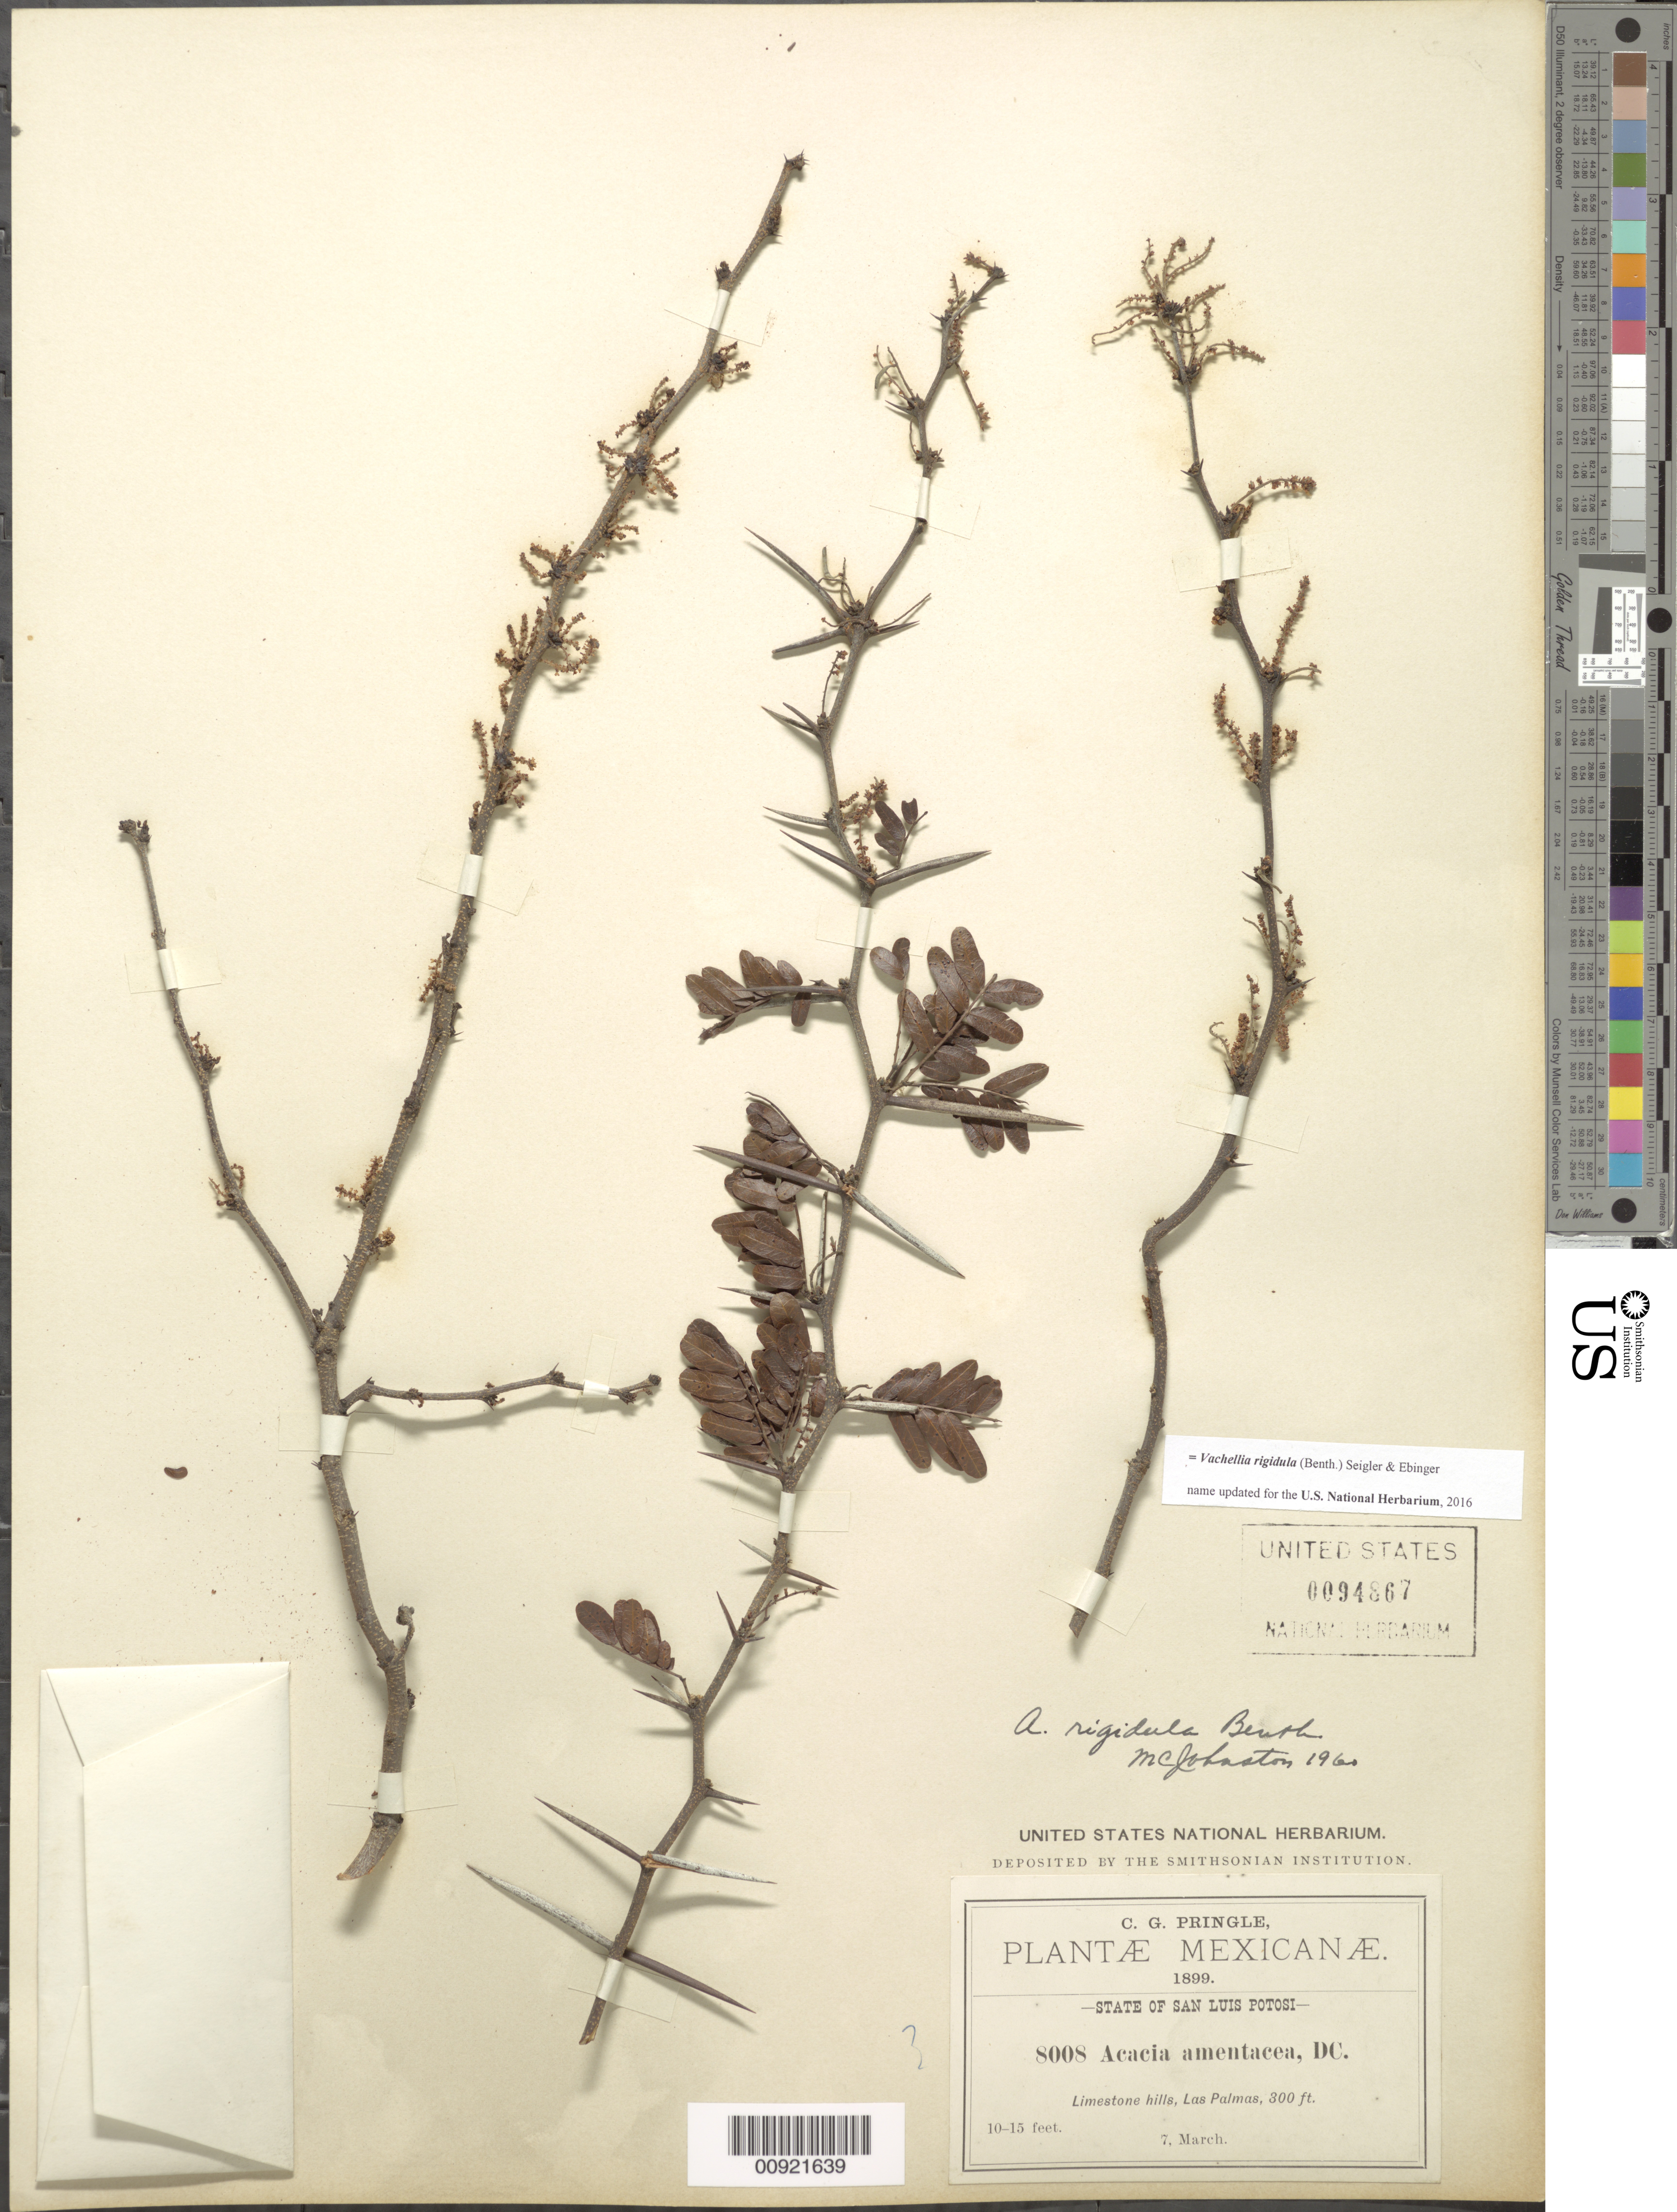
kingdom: Plantae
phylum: Tracheophyta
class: Magnoliopsida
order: Fabales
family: Fabaceae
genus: Vachellia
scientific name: Vachellia rigidula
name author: (Benth.) Seigler & Ebinger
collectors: C. G. Pringle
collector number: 8008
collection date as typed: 07 Mar 1899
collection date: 1899-03-07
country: Mexico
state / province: San Luis Potosí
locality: Las Palmas, State of San Luis Potosí.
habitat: Limestone hills.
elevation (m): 91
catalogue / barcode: US 94867